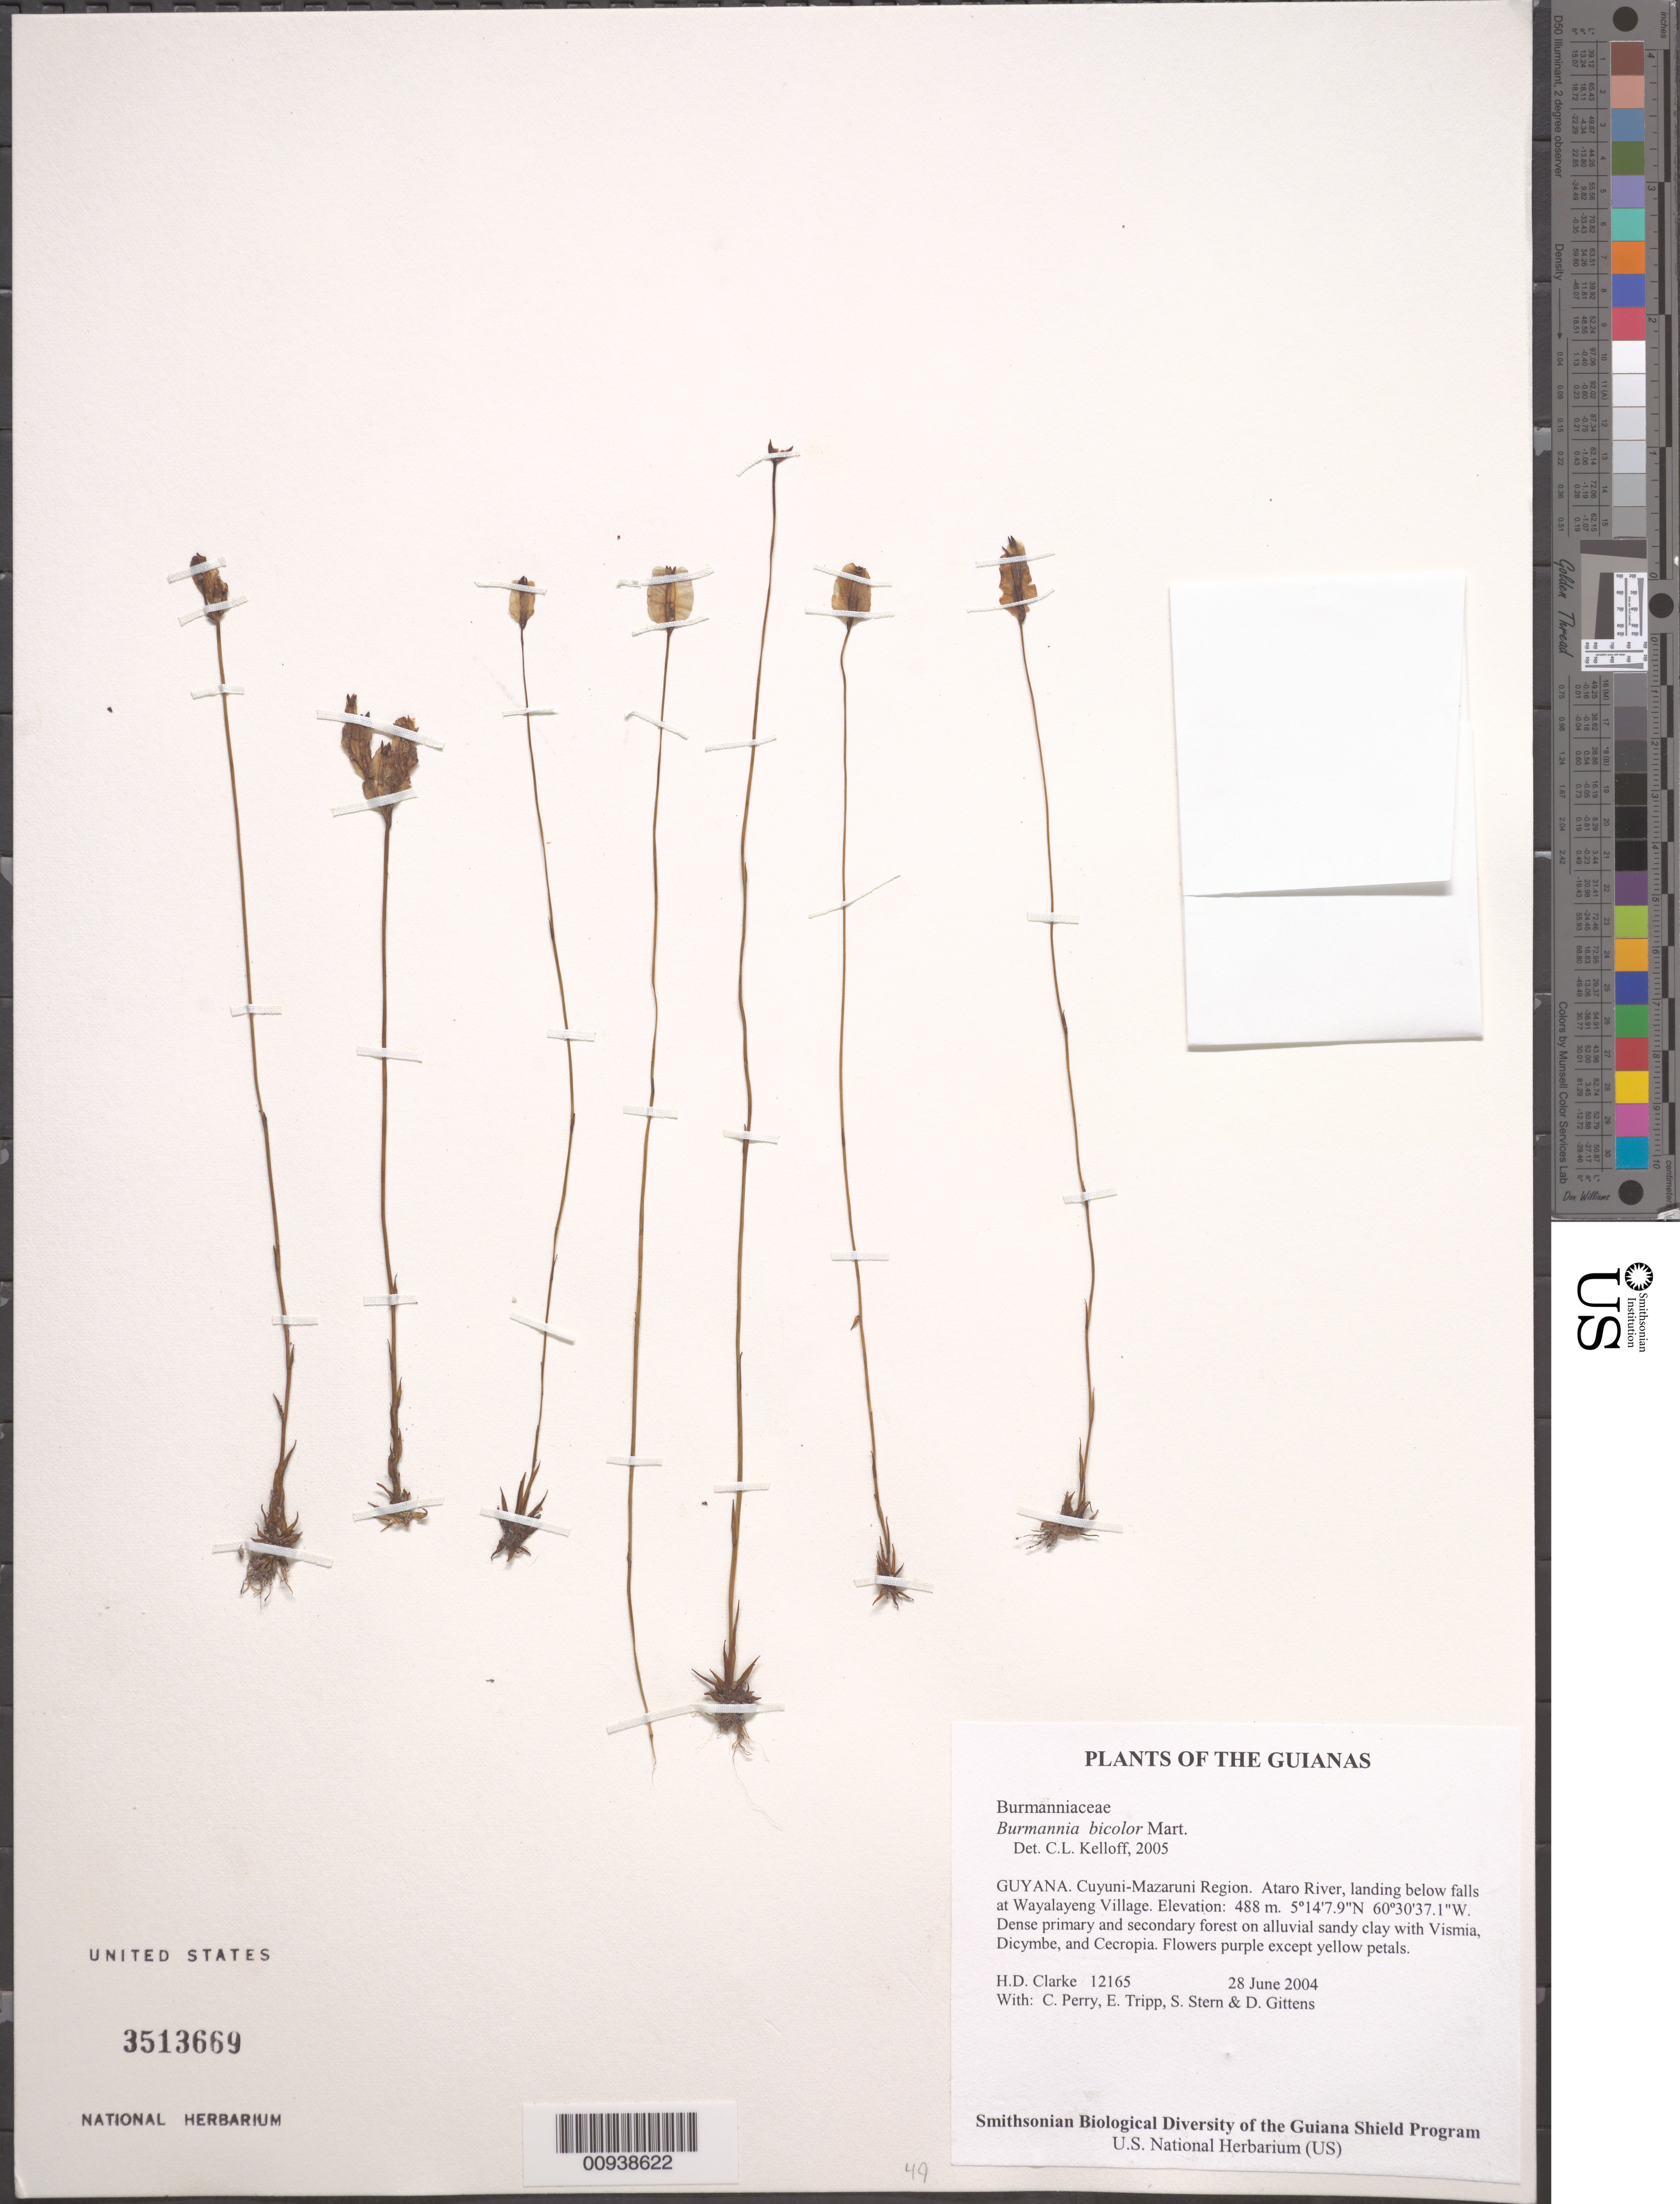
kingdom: Plantae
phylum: Tracheophyta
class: Liliopsida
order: Dioscoreales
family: Burmanniaceae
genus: Burmannia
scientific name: Burmannia bicolor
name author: Mart.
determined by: Kelloff, Carol L., (US), Smithsonian Institution - National Museum of Natural History (UNITED STATES)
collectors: H. D. Clarke, C. Perry, E. Tripp, S. R. Stern & D. Gittens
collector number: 12165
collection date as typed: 28 June 2004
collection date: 2004-06-28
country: Guyana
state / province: Cuyuni-Mazaruni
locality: Ataro River, landing below falls at Wayalayeng Village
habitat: Dense primary and secondary forest on alluvial sandy clay with Vismia, Dicymbe, and Cecropia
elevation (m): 488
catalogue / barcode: US 3513669